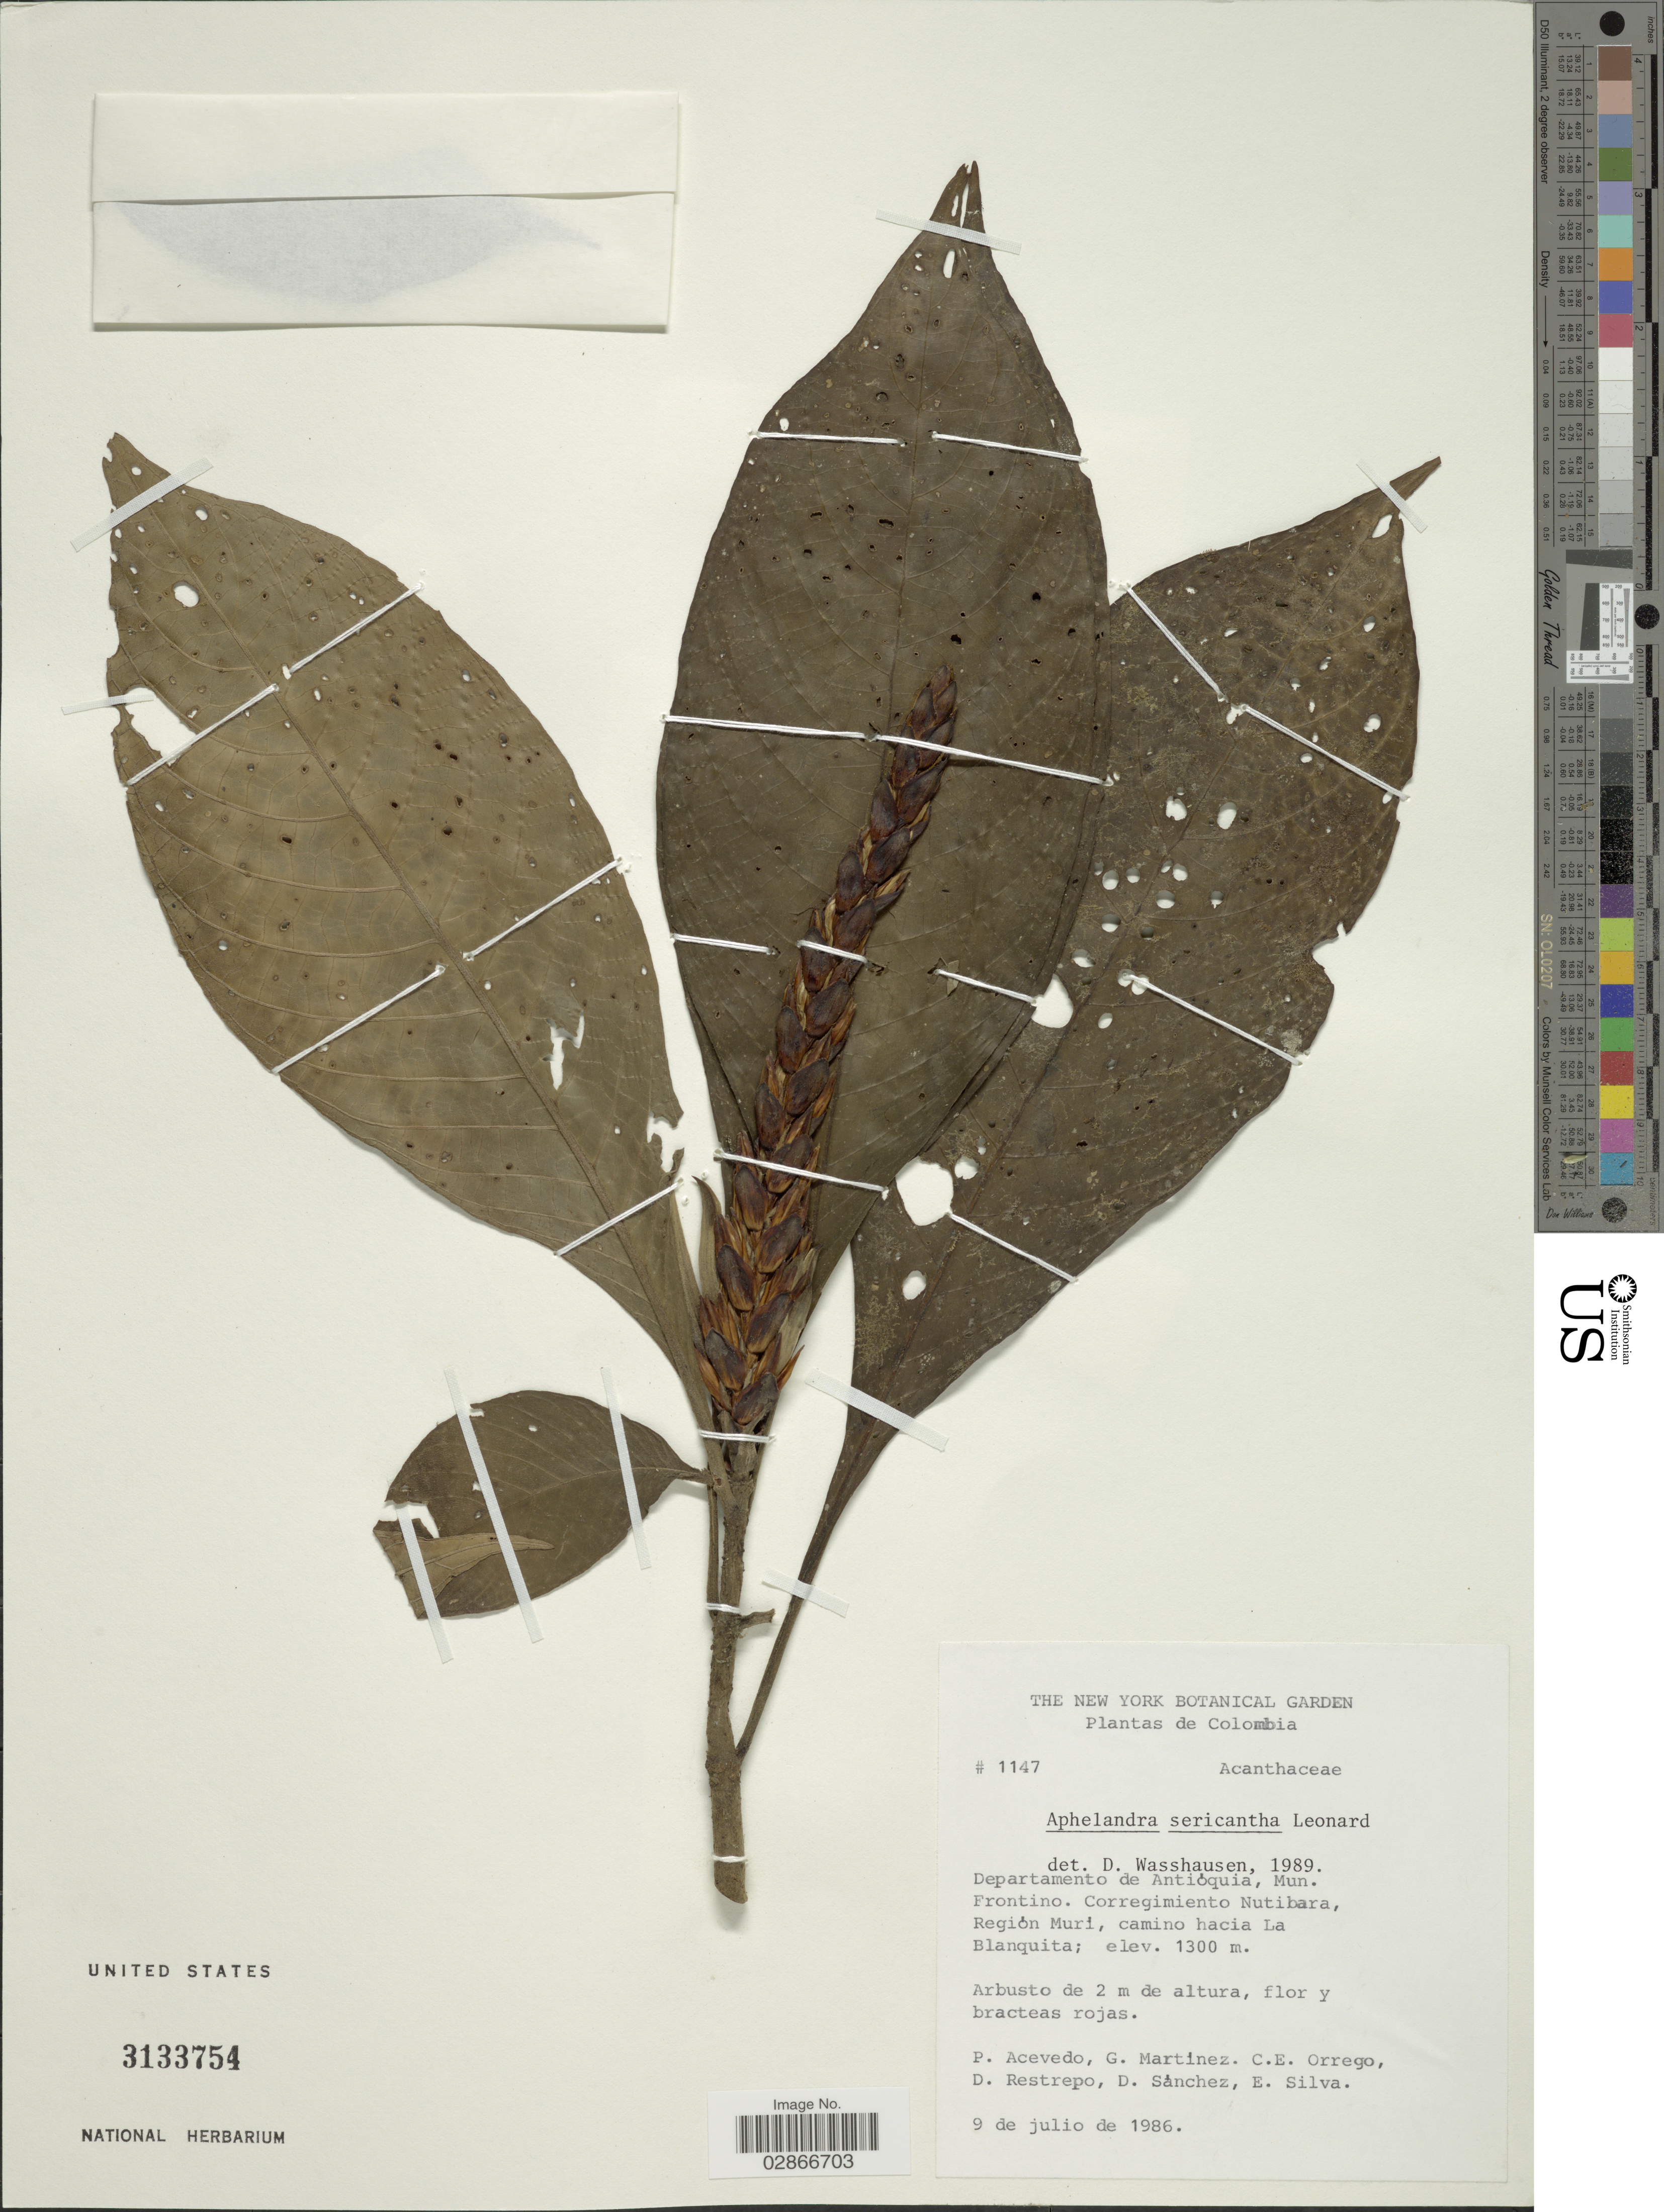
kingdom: Plantae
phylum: Tracheophyta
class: Magnoliopsida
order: Lamiales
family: Acanthaceae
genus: Aphelandra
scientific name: Aphelandra crenata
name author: Leonard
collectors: P. Acevedo-Rodr., G. Martínez, C. Orrego, D. Restrepo & et al.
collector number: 1147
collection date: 1986-07-09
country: Colombia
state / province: Antioquia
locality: Departamento de Antióquia, Mun. Frontino. Corregimiento Nutibara, Región Murí, camino hacia La Blanquita.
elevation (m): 1300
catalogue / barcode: US 3133754